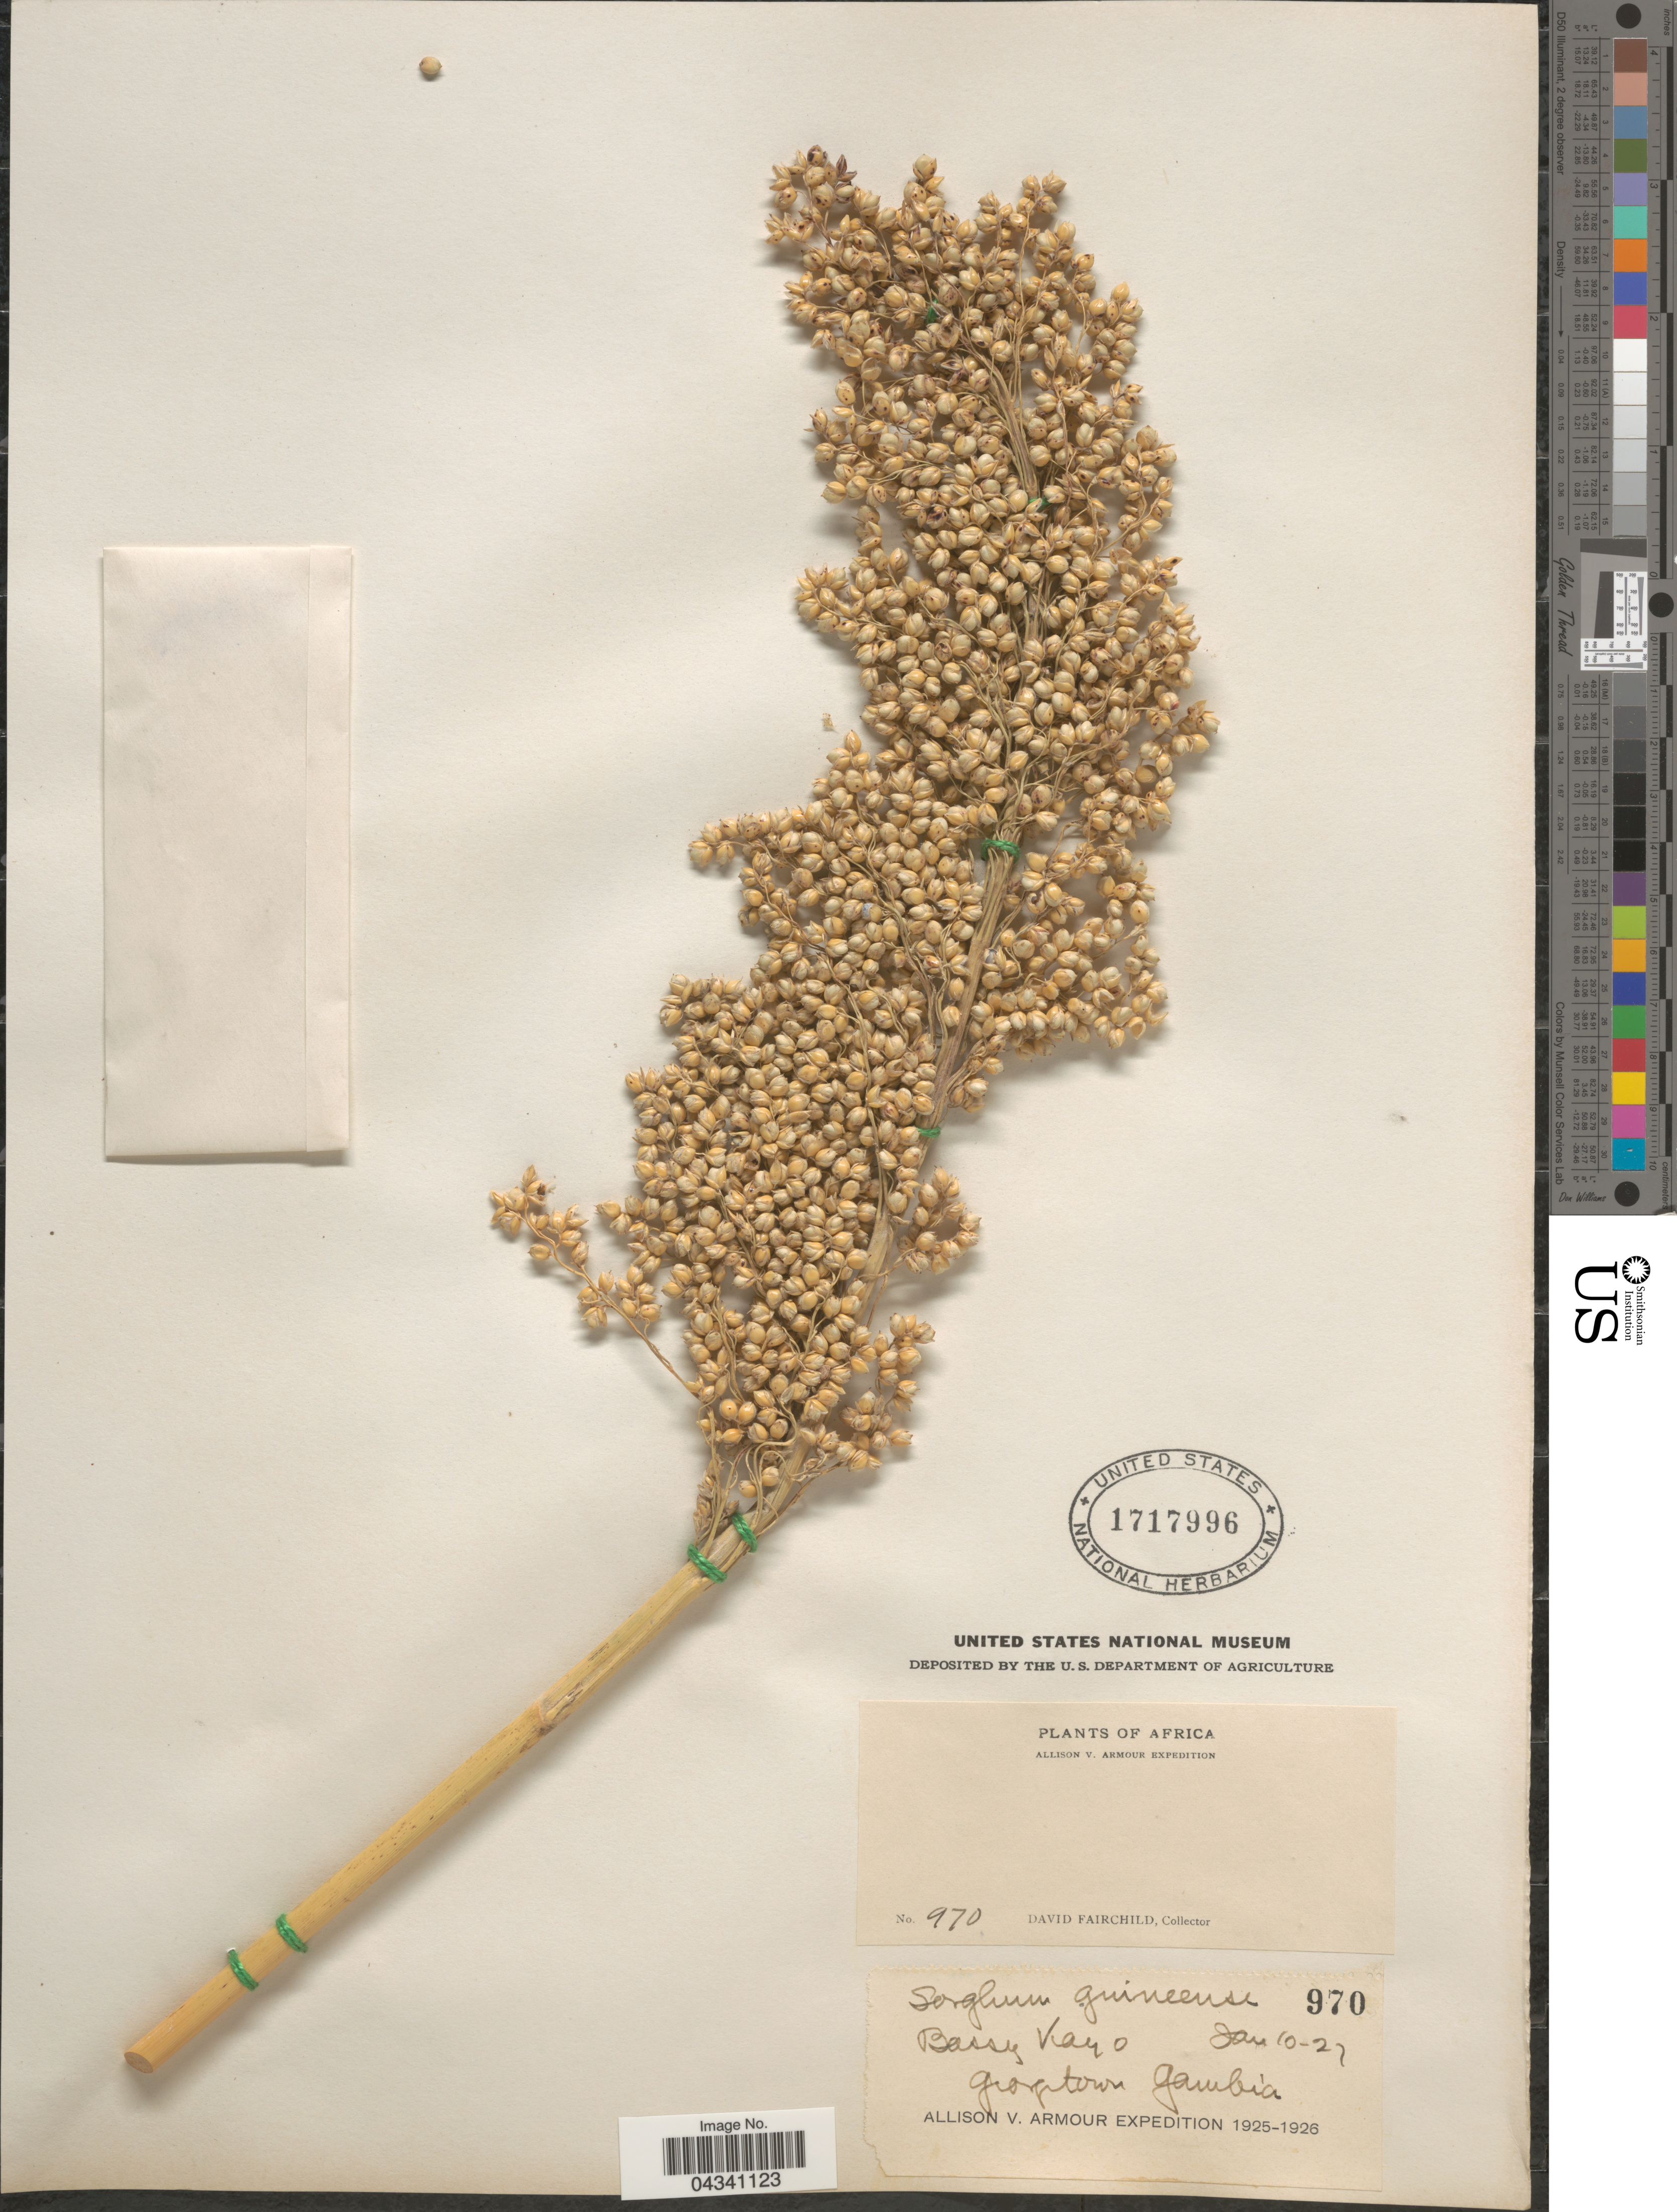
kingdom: Plantae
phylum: Tracheophyta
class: Liliopsida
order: Poales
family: Poaceae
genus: Sorghum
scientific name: Sorghum bicolor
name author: (L.) Moench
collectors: D. Fairchild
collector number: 970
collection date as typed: Transcribed d/m/y: 10/1/27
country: Gambia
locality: Bassy Kayo. Georgetown. Allison V. Armour Expedition 1925-1926.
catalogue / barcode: US 1717996